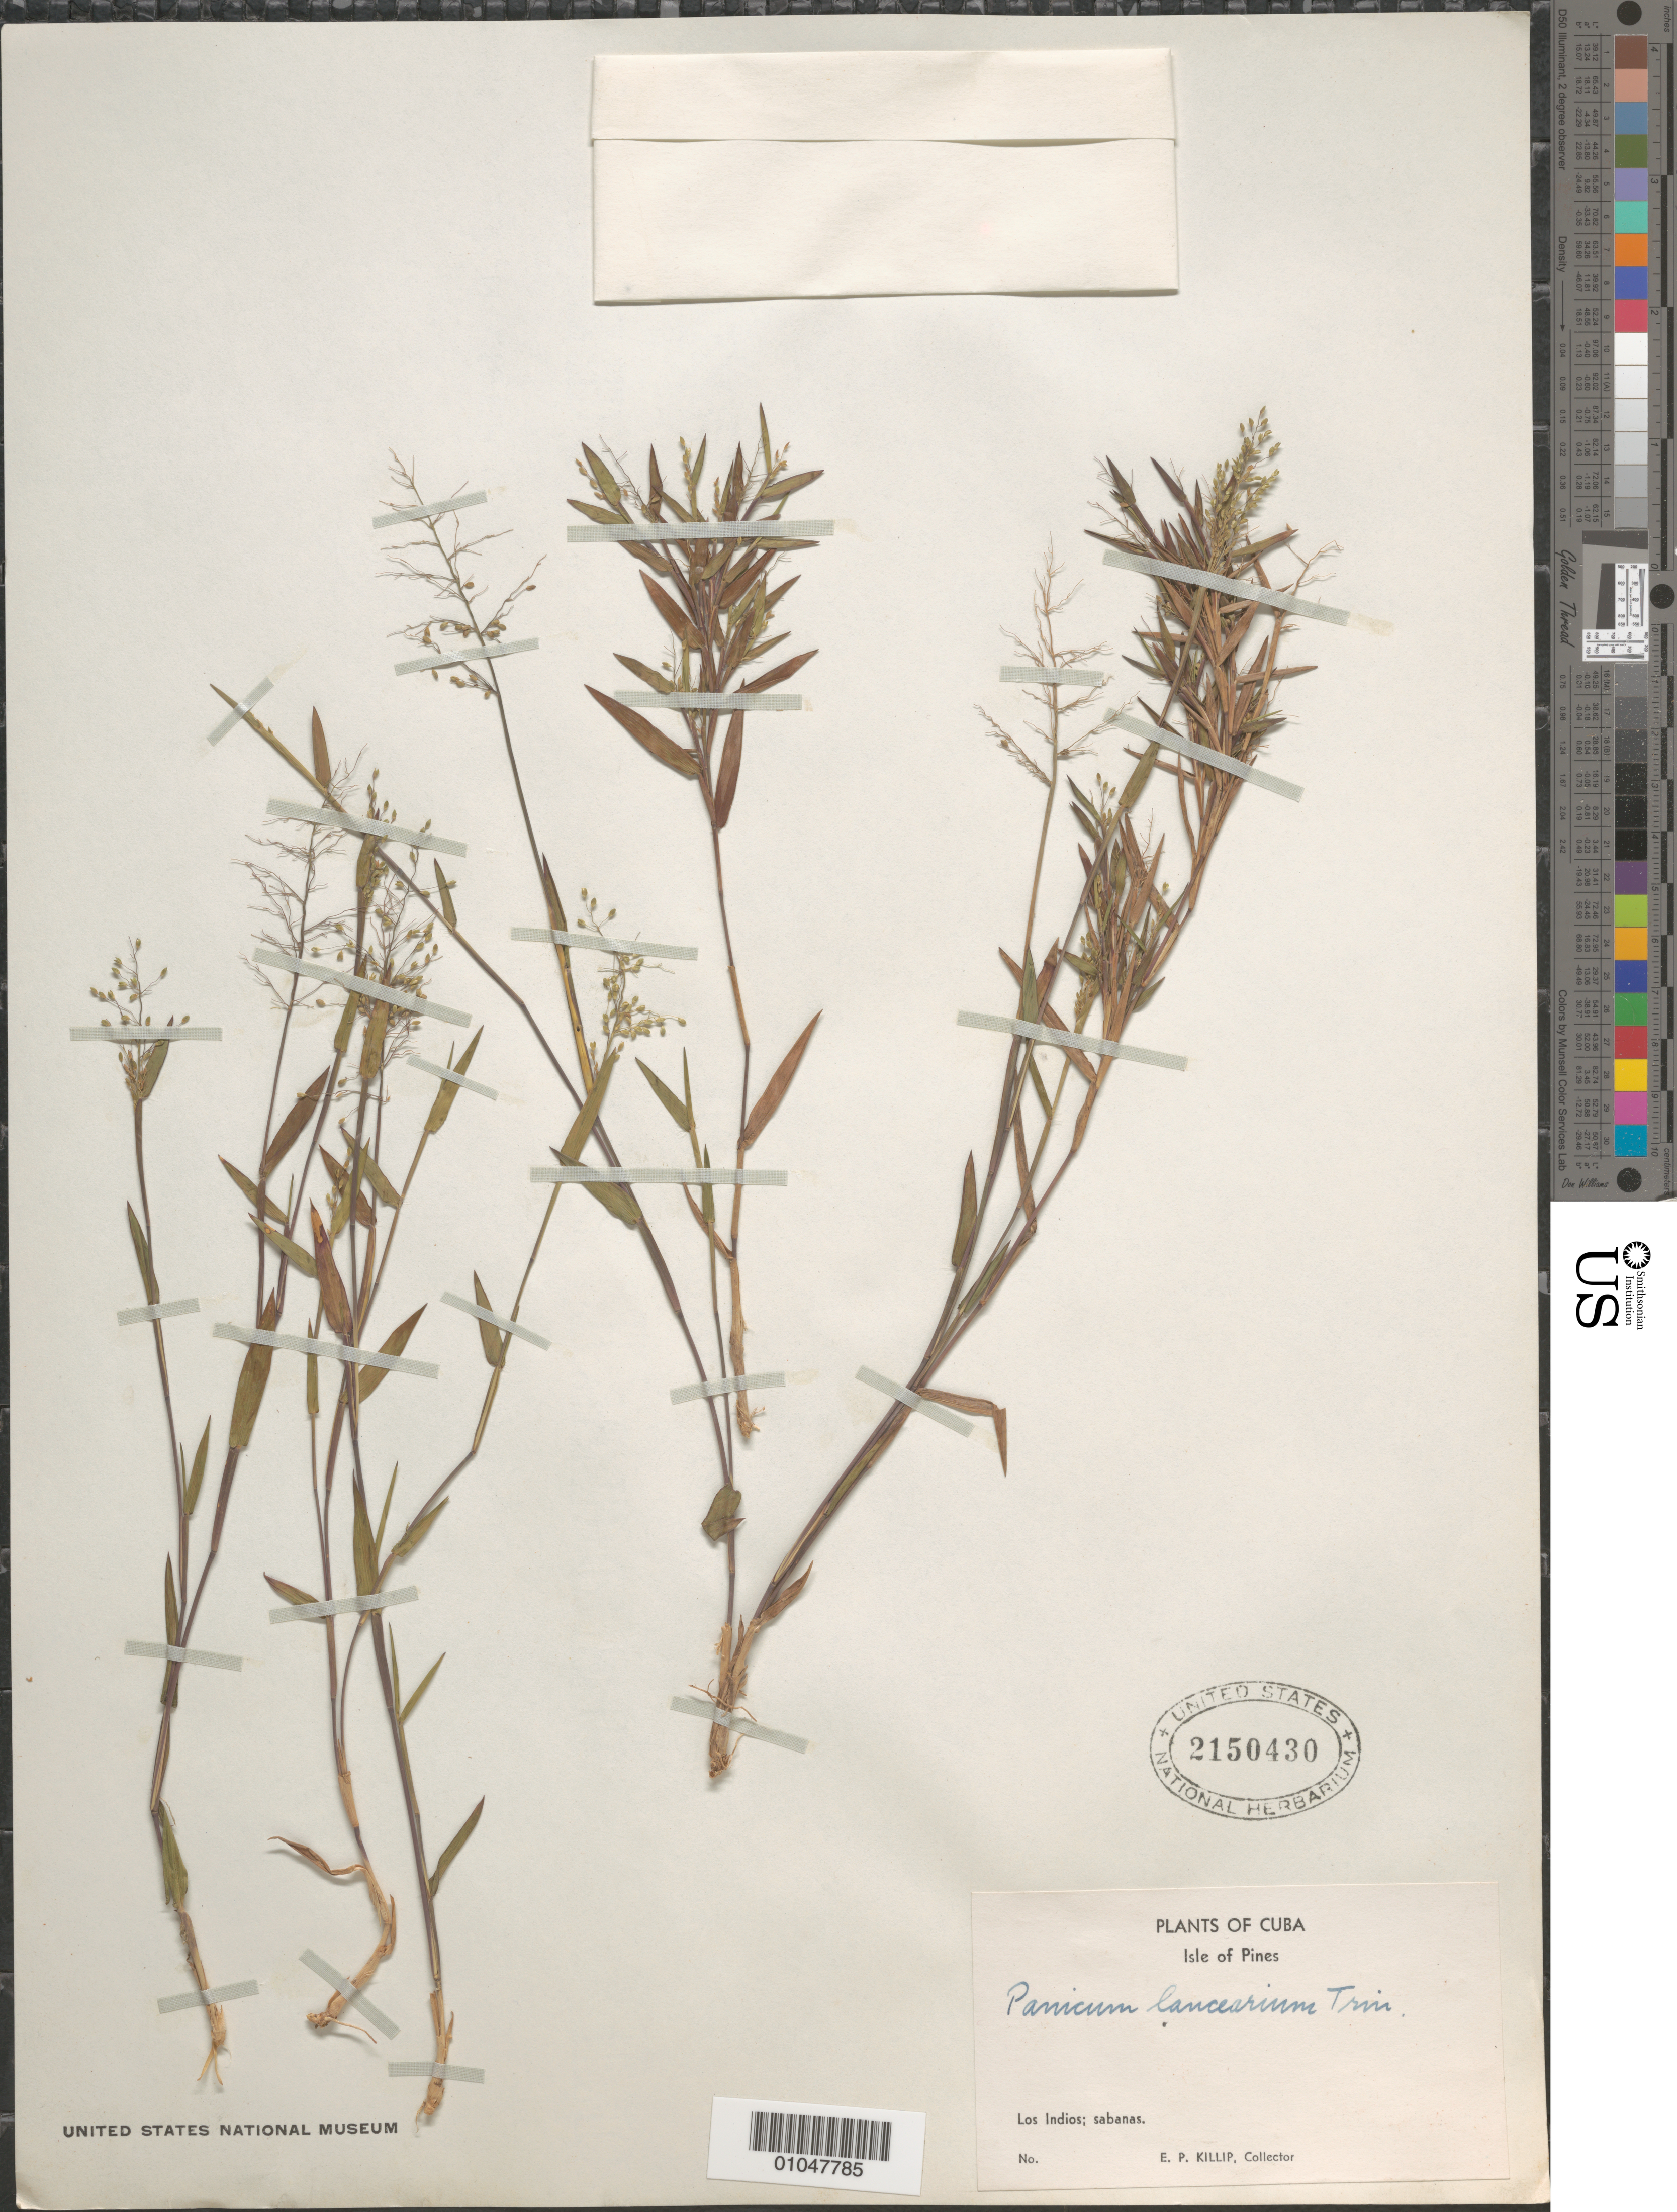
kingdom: Plantae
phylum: Tracheophyta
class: Liliopsida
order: Poales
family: Poaceae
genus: Panicum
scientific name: Panicum lancearium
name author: Trin.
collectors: E. P. Killip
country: Cuba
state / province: Isla de la Juventud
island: Isla de la Juventud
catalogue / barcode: US 2150430